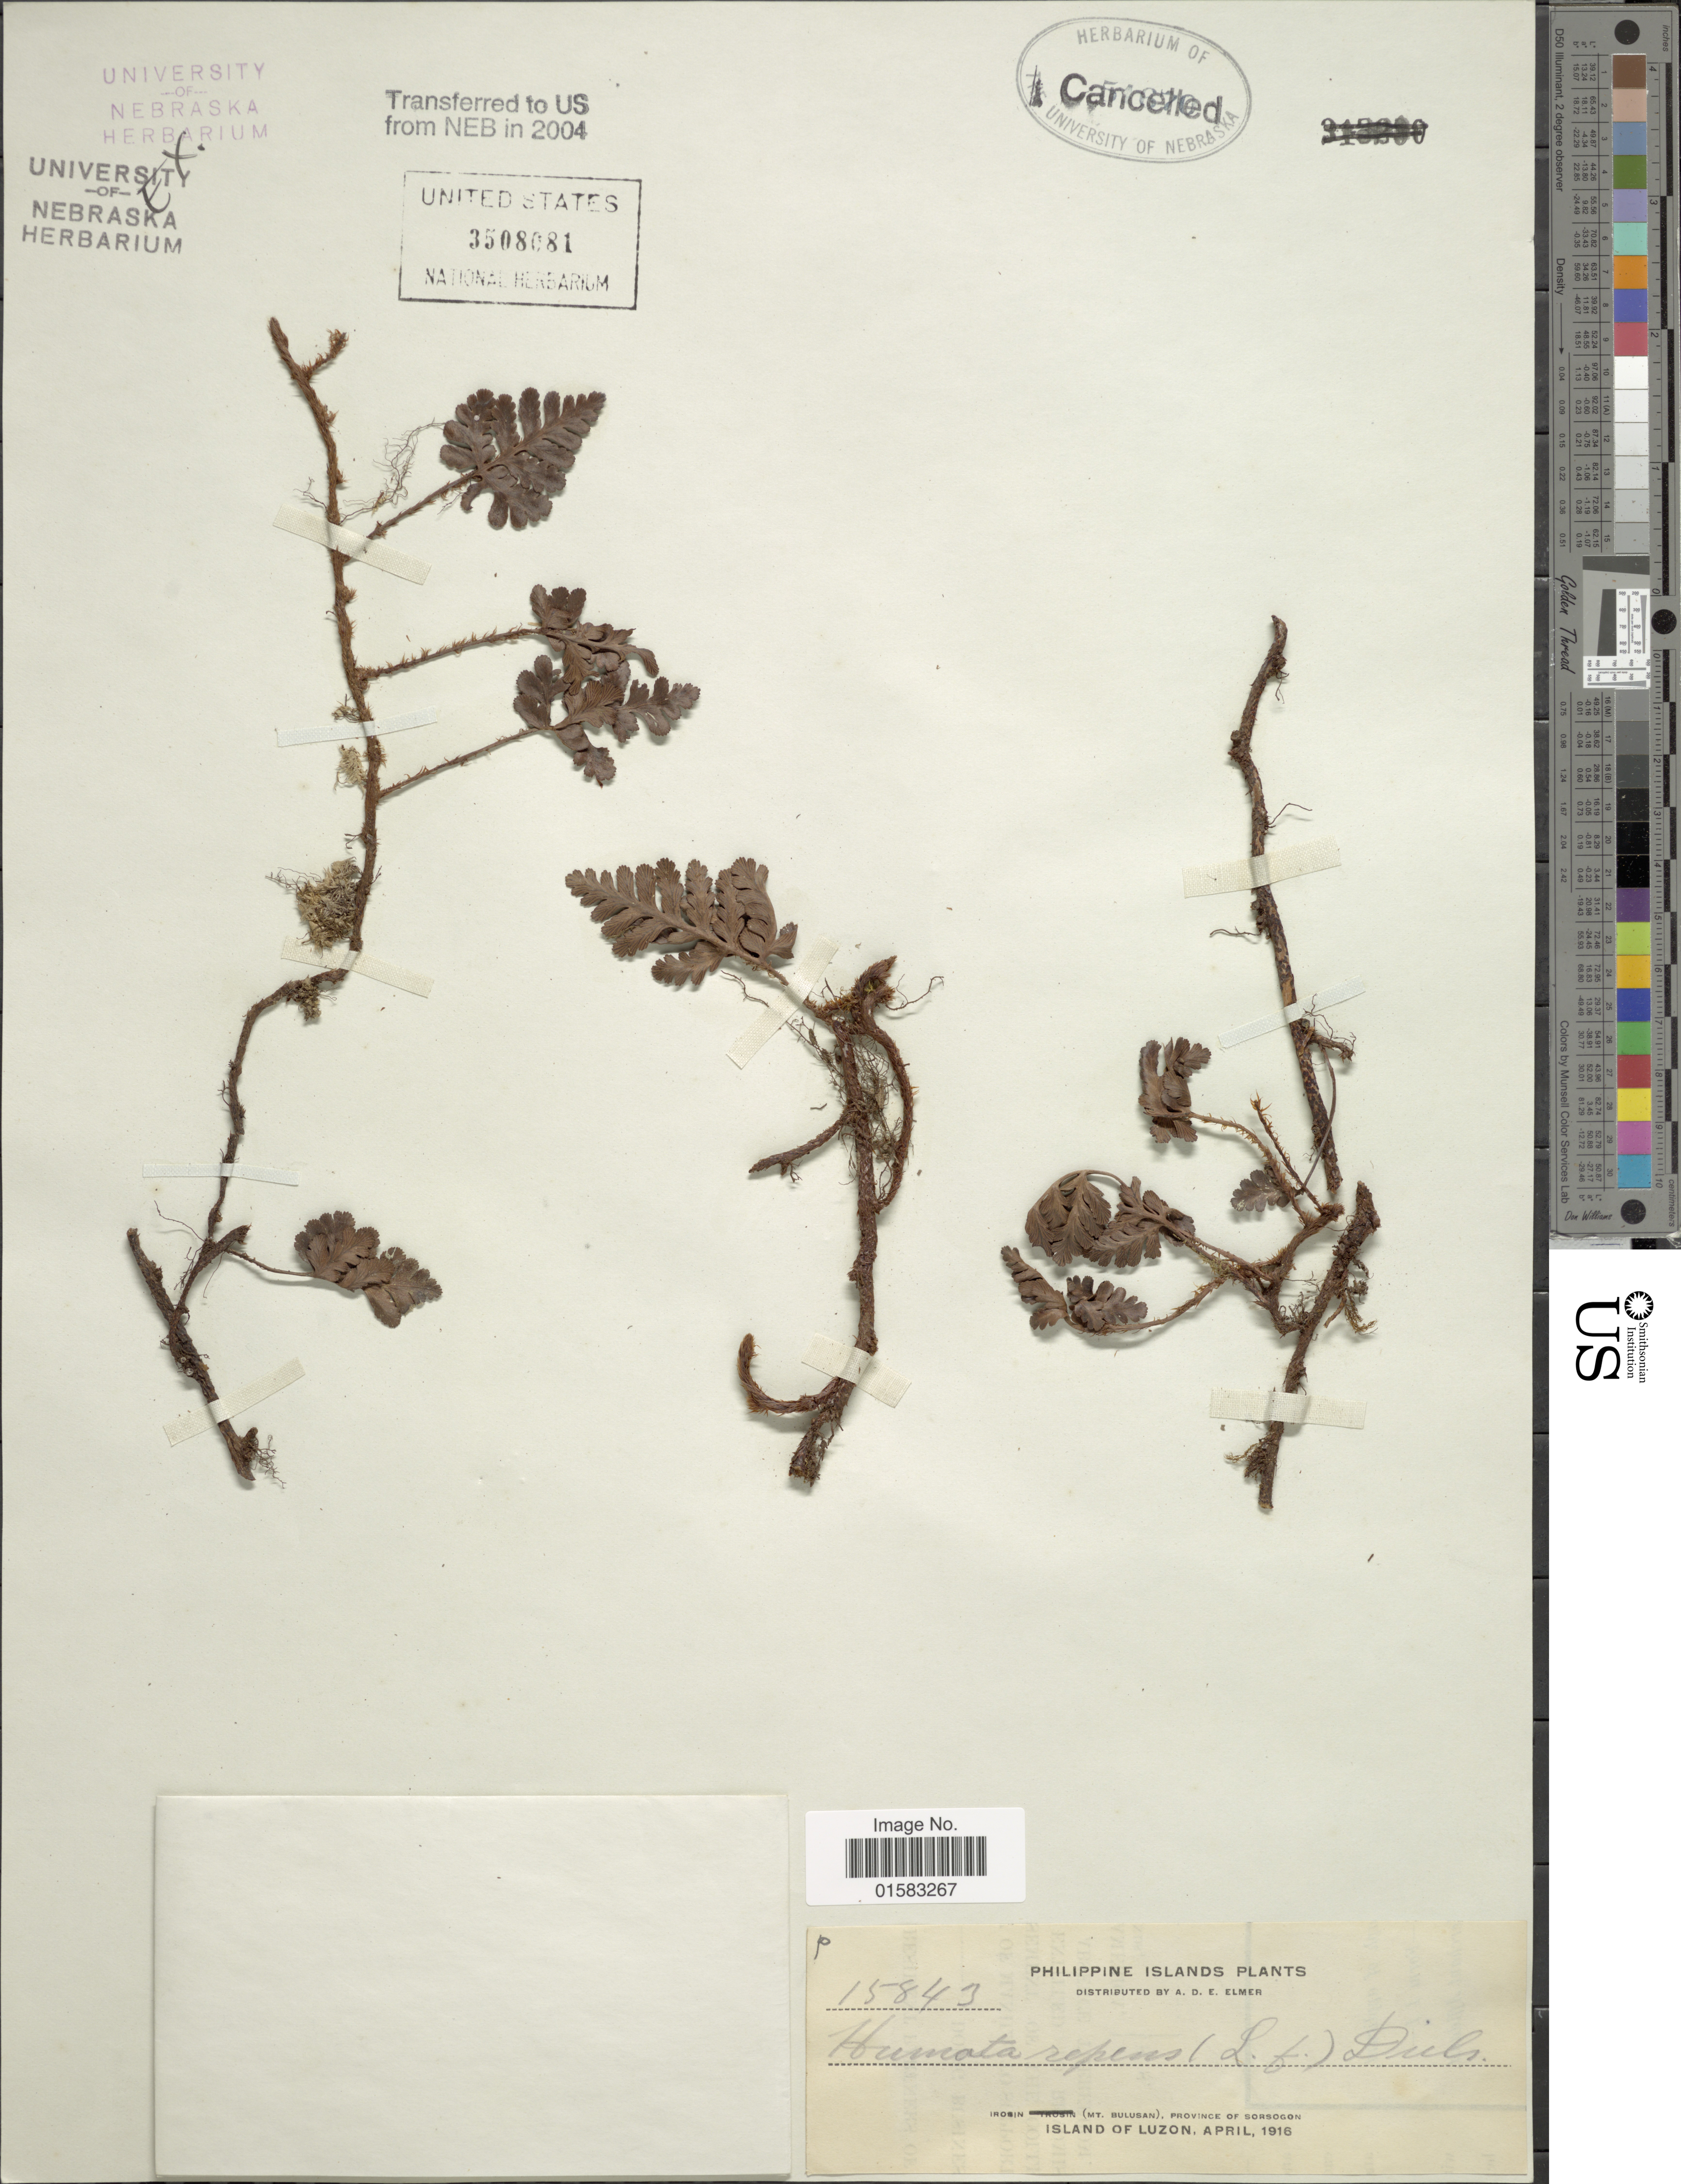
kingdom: Plantae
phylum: Tracheophyta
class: Polypodiopsida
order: Polypodiales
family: Davalliaceae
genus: Davallia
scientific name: Davallia repens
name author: (L. f.) Kuhn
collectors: A. D. E. Elmer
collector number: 15843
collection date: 1916-04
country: Philippines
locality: Irosin (Mt. Bulusan), Province of Sorsogon, Island of Luzon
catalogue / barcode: US 3508081